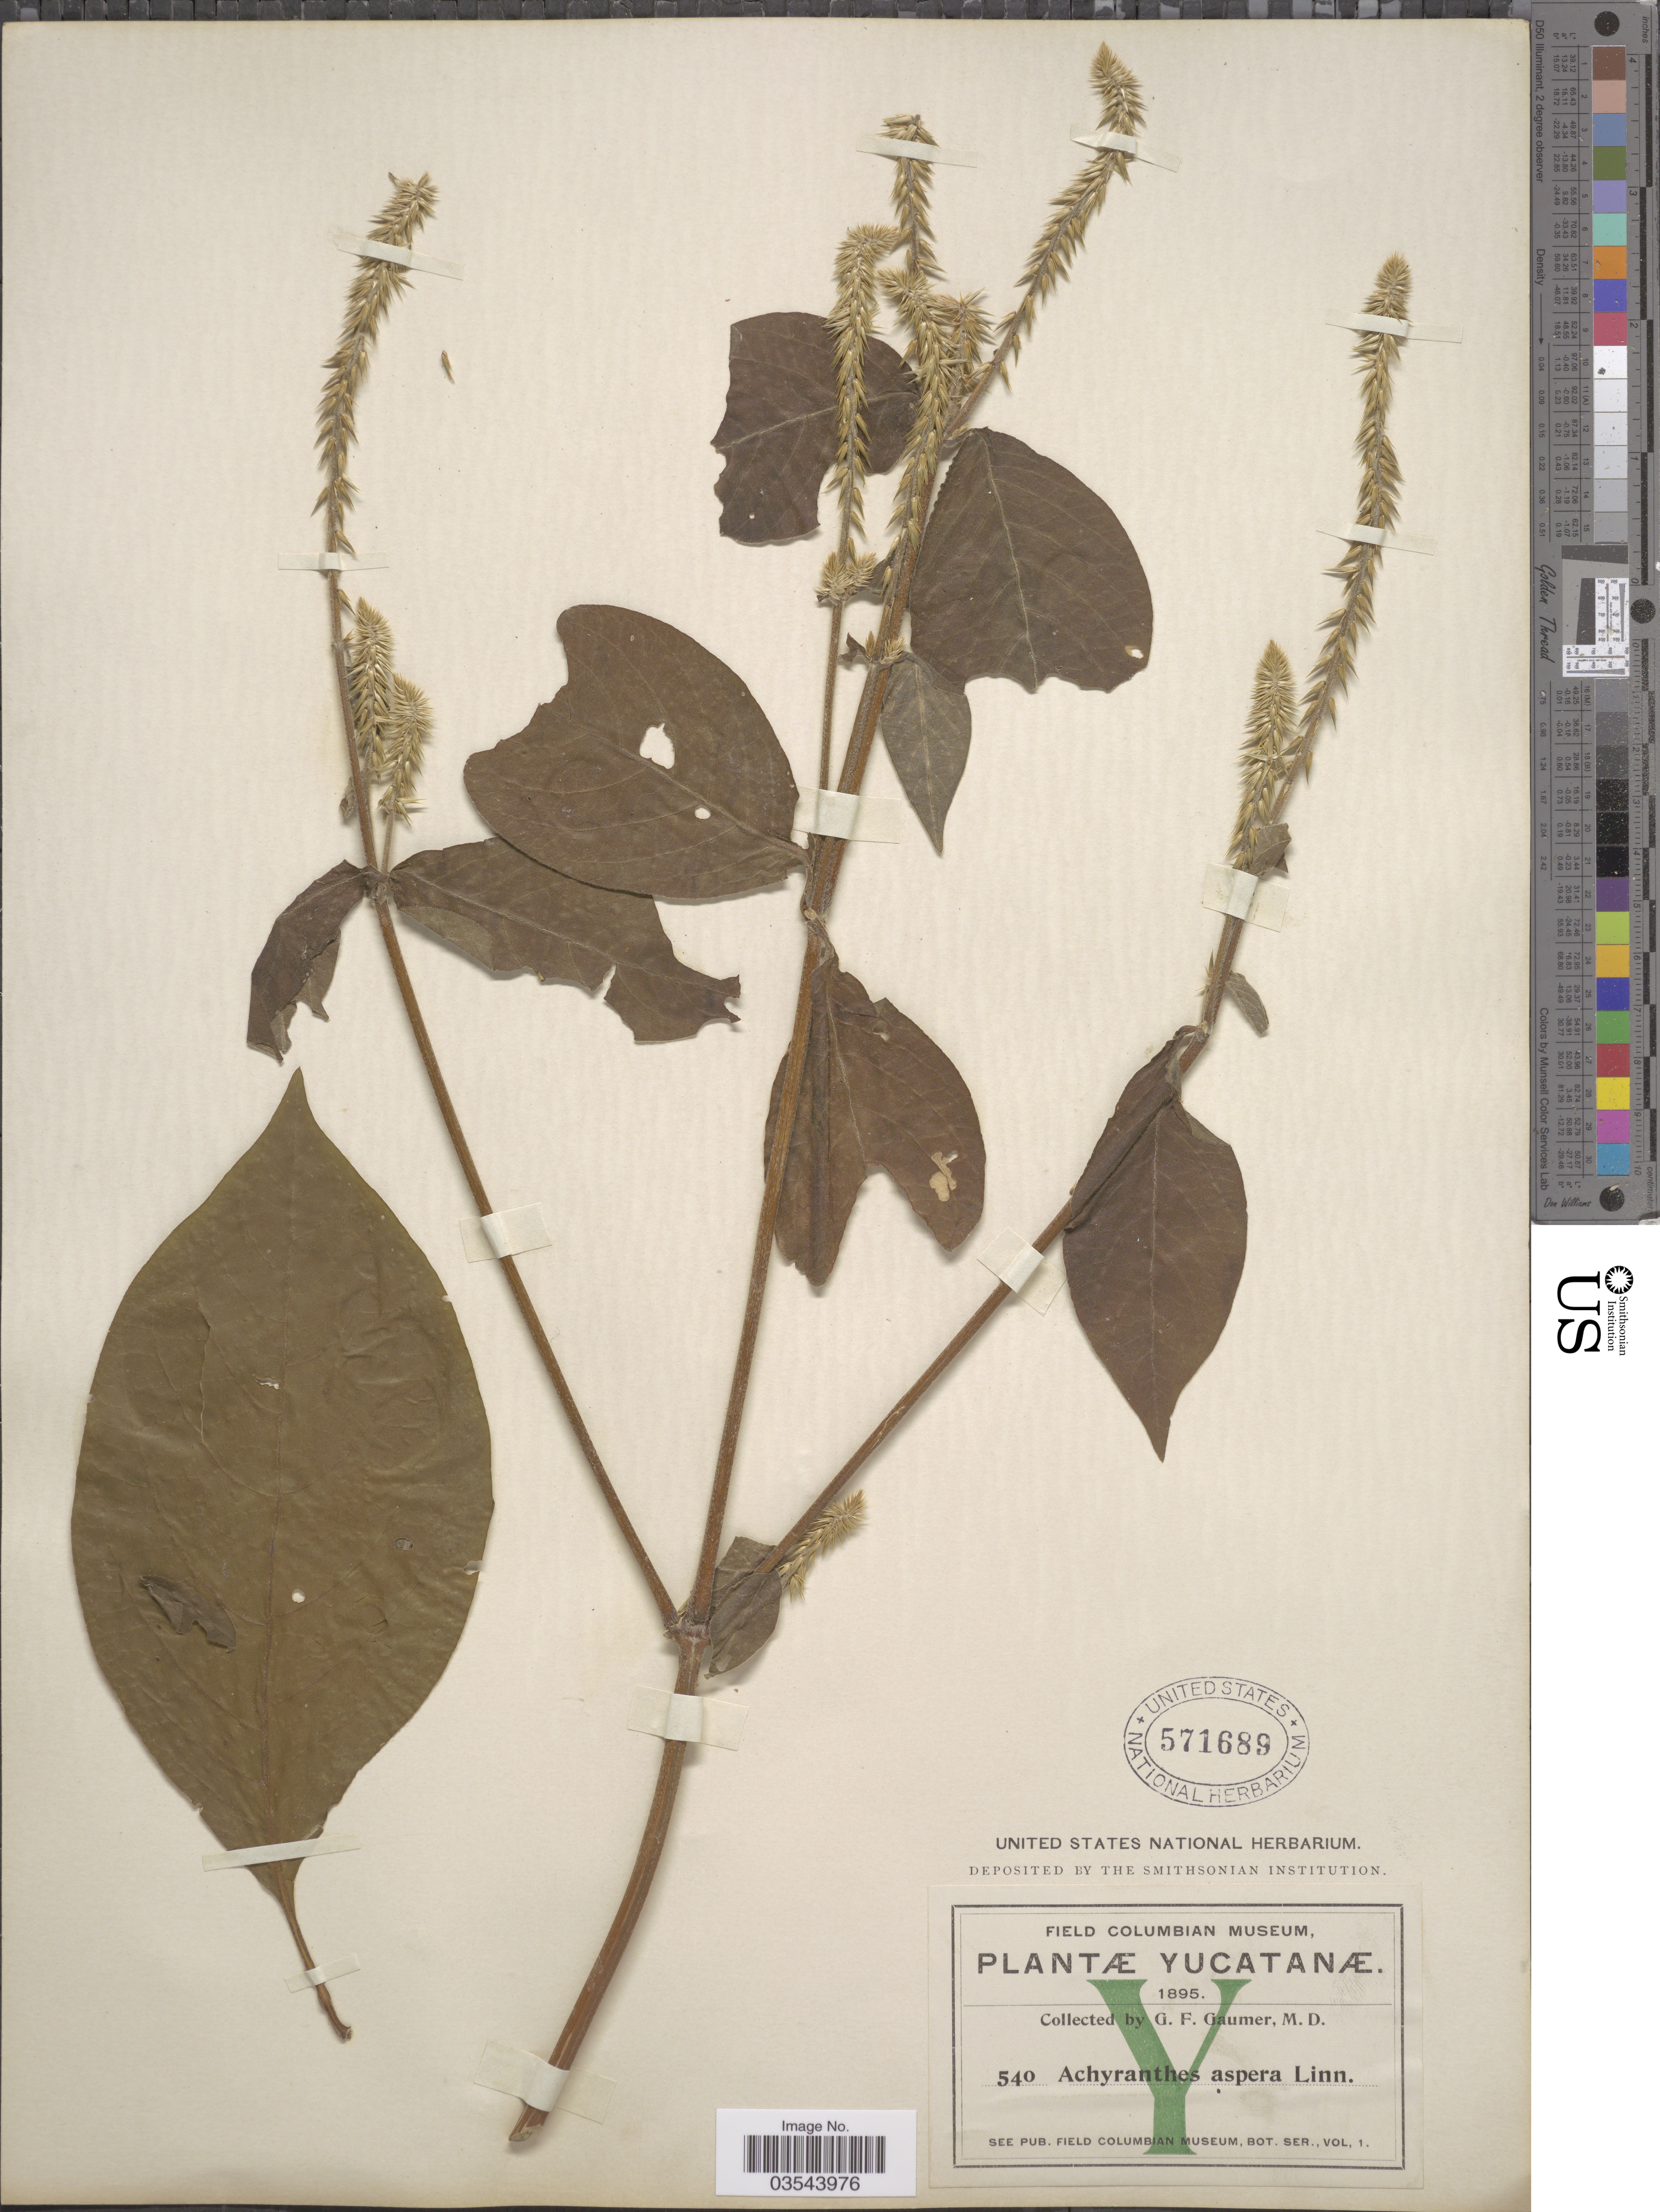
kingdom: Plantae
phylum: Tracheophyta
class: Magnoliopsida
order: Caryophyllales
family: Amaranthaceae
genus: Achyranthes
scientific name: Achyranthes aspera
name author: L.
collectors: G. F. Gaumer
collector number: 540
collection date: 1895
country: Mexico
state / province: Yucatán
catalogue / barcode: US 571689